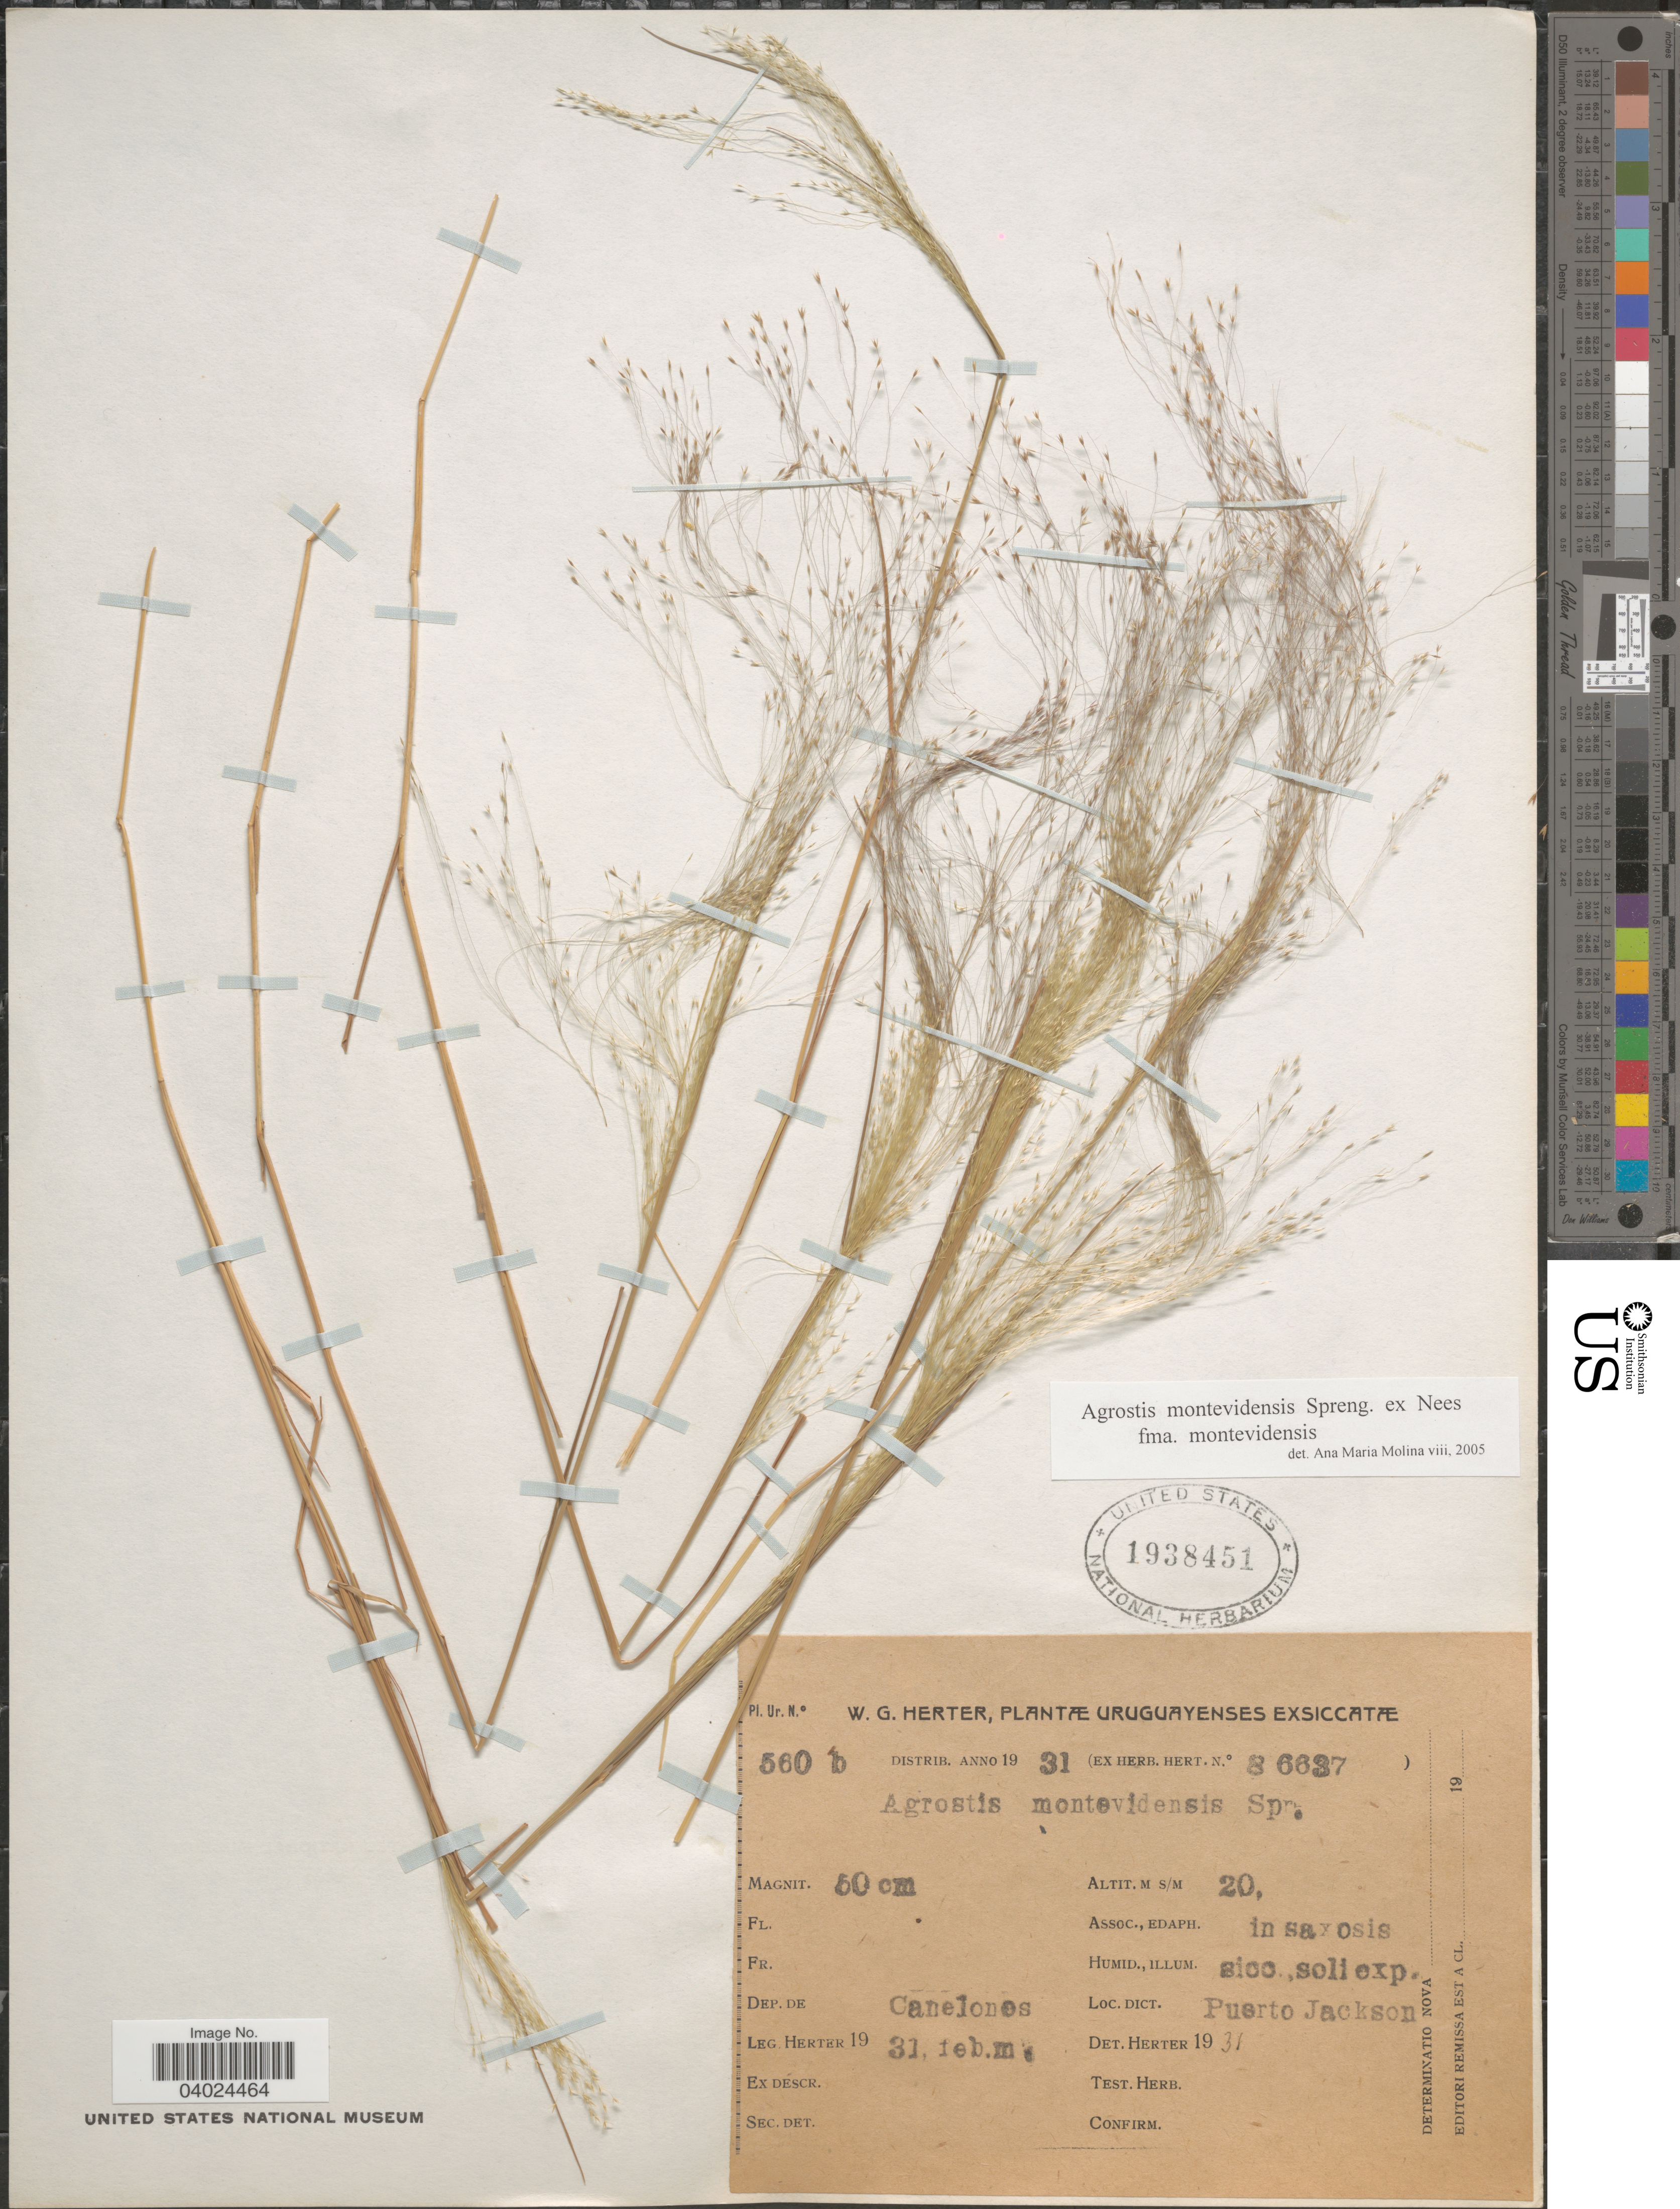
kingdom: Plantae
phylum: Tracheophyta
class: Liliopsida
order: Poales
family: Poaceae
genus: Agrostis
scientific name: Agrostis montevidensis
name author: A. Spreng. ex Nees in Mart.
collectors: W. G. Herter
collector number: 560b*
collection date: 1931-02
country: Uruguay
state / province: Canelones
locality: Uruguayenses. Dep. de Canelonos. Puerto Jackson.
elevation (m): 20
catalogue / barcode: US 1938451